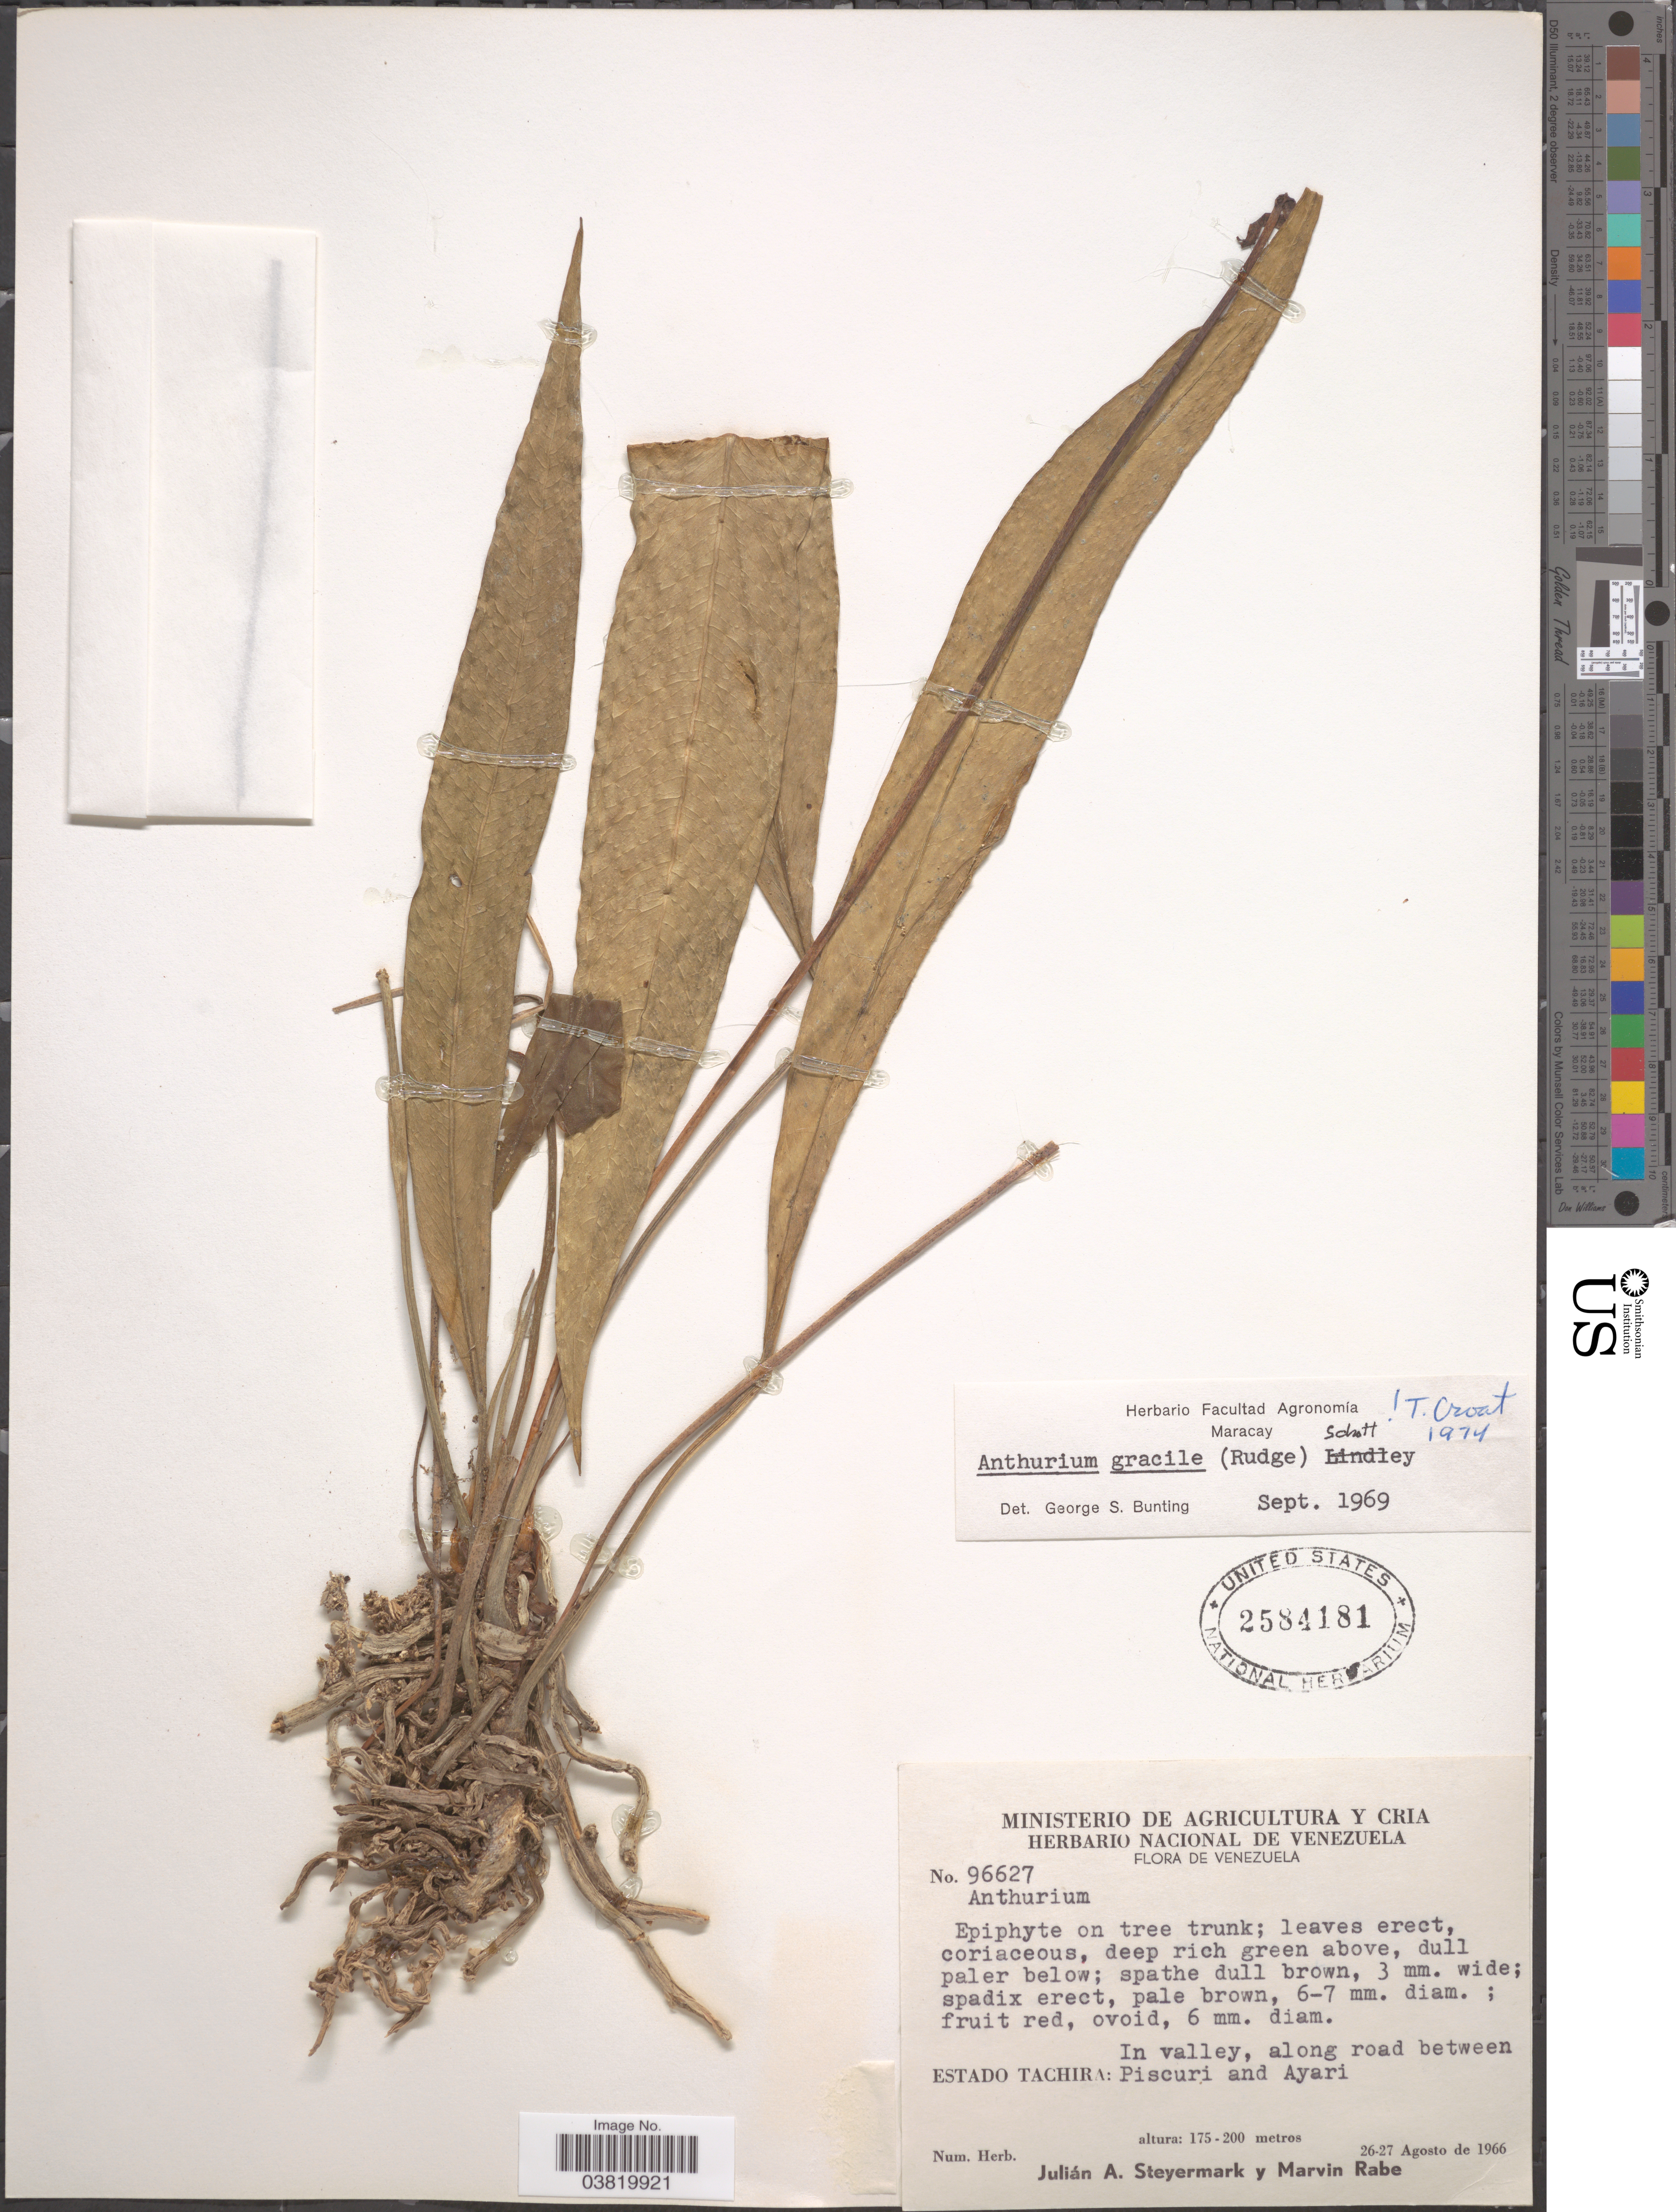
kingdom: Plantae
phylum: Tracheophyta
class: Liliopsida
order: Alismatales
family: Araceae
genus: Anthurium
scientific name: Anthurium gracile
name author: (Rudge) Schott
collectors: J. Steyermark & M. Rabe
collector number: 96627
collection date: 1966-08-26/1966-08-27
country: Venezuela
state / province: Tachira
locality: In valley, along road between Piscuri and Ayari.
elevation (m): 175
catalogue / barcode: US 2584181